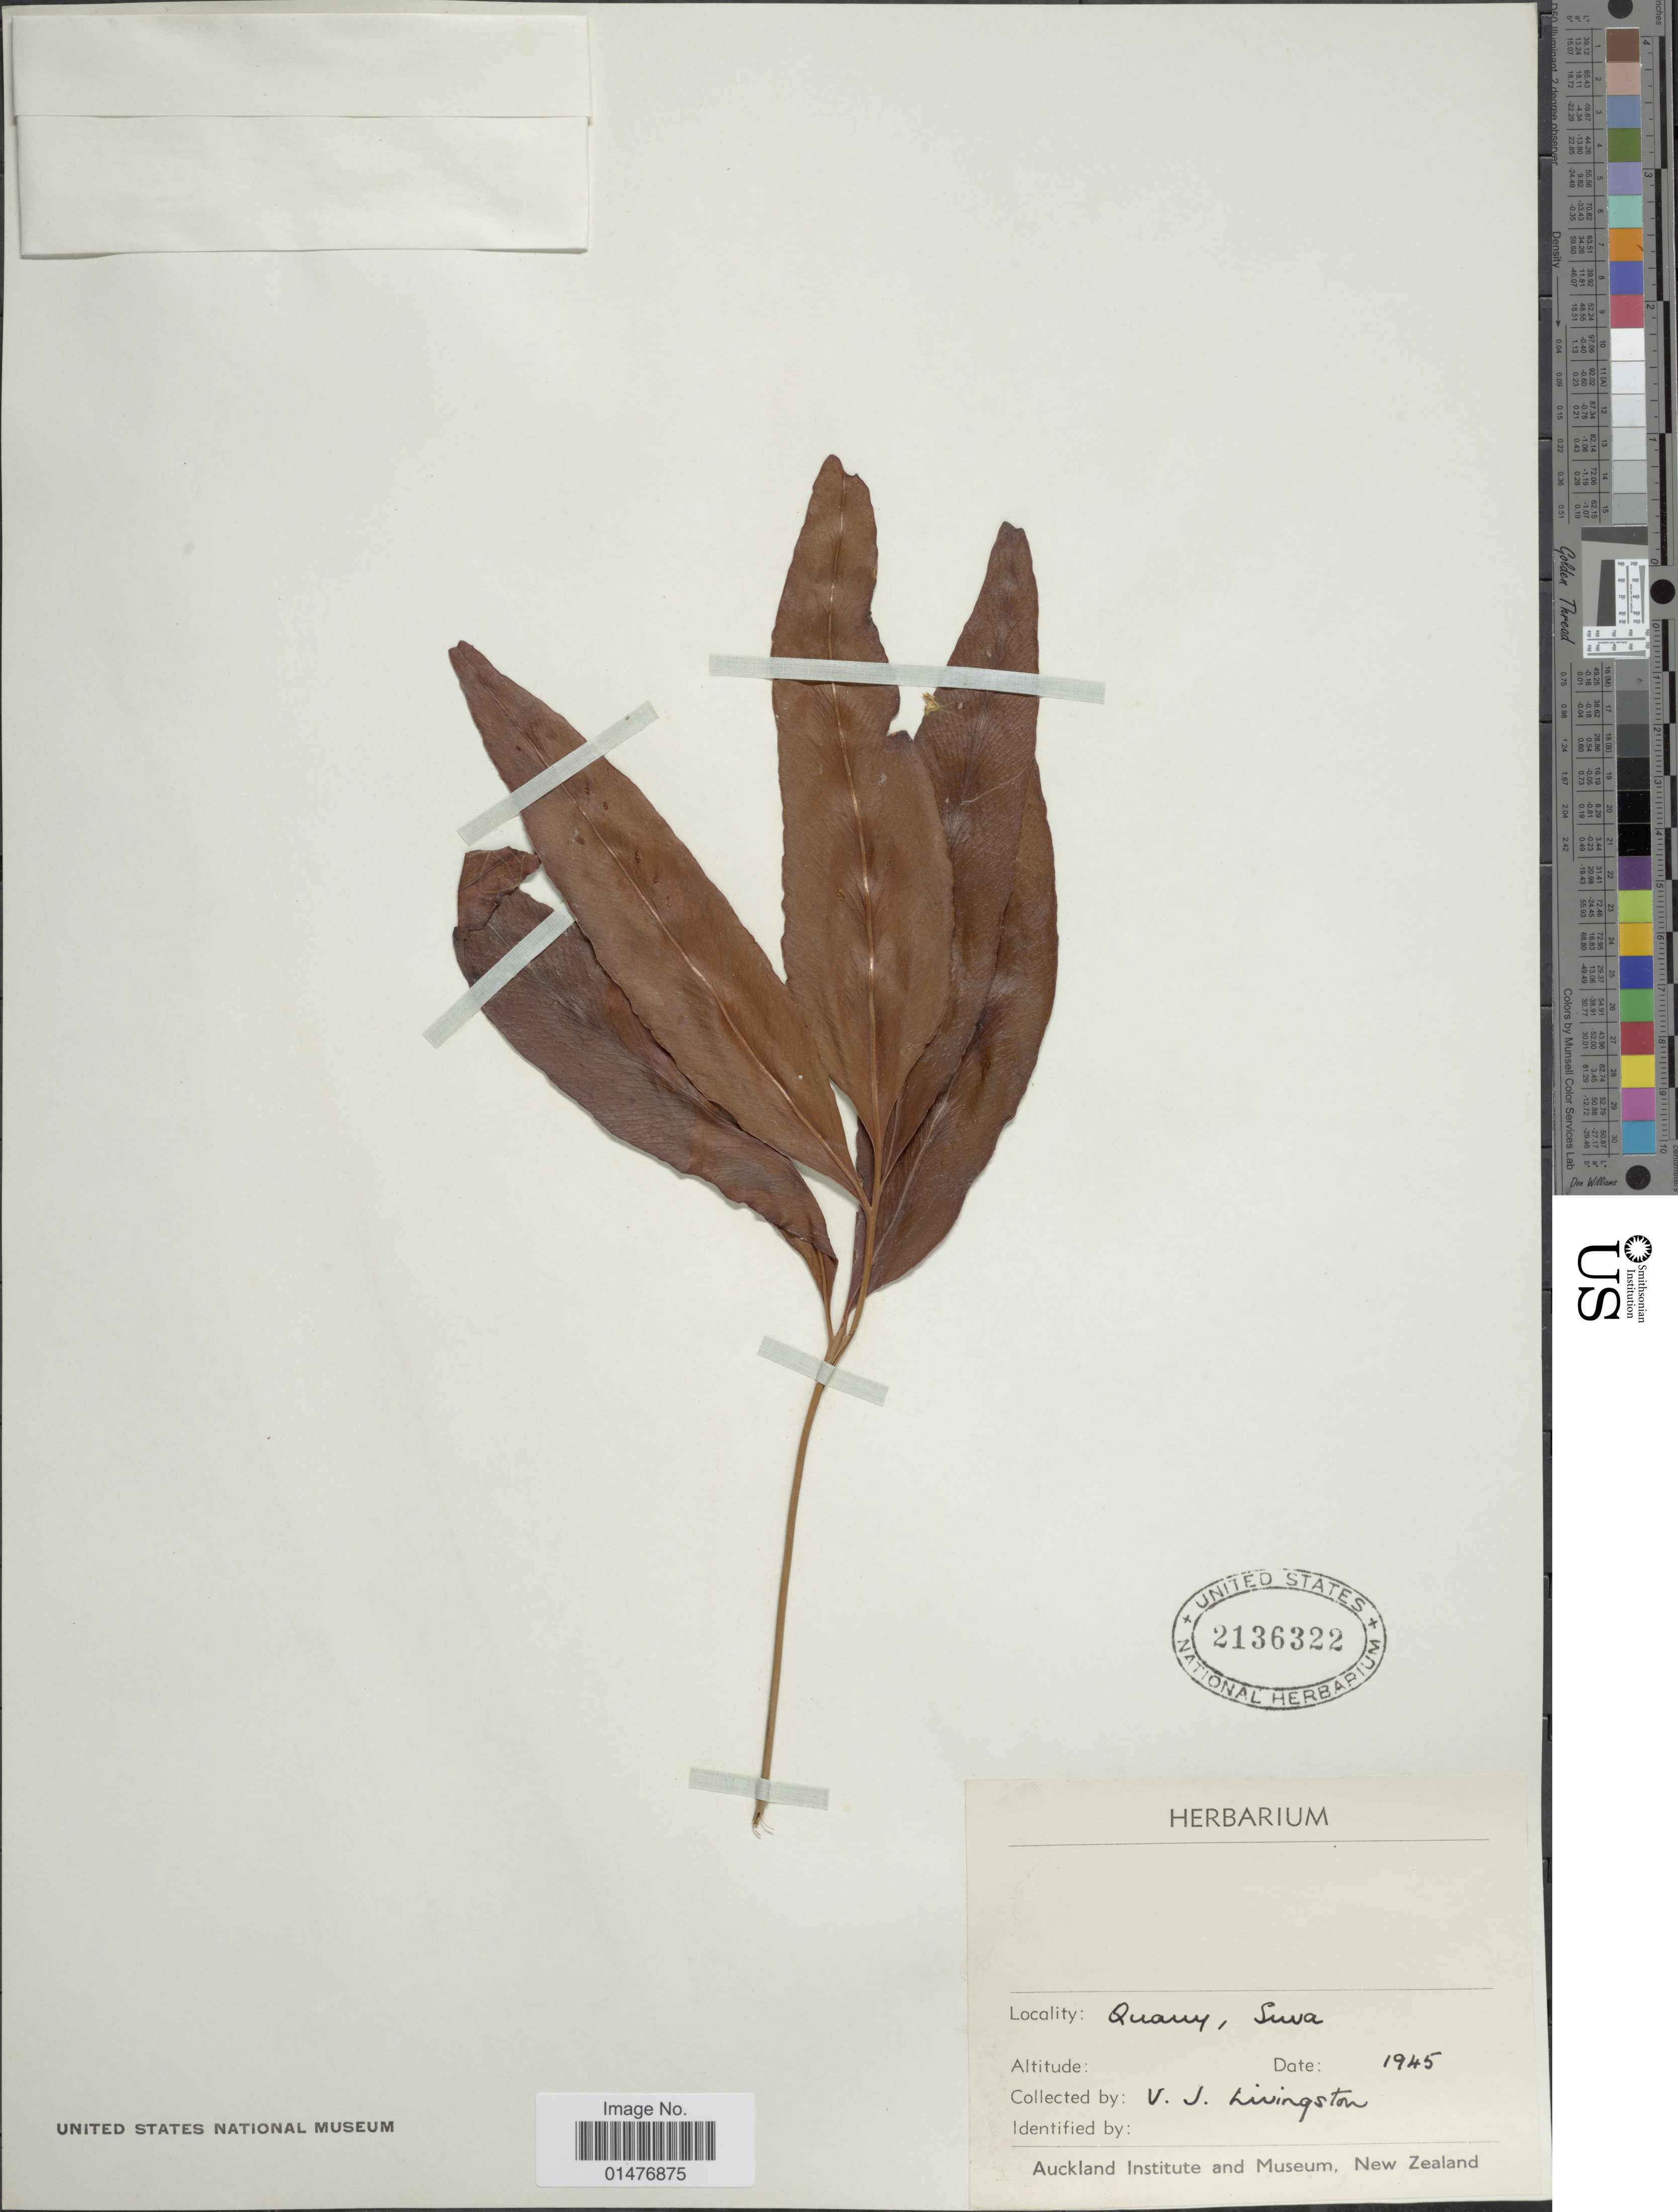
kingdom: Plantae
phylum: Tracheophyta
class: Polypodiopsida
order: Polypodiales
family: Pteridaceae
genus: Taenitis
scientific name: Taenitis pinnata var. polypodioides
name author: (Baker) Holttum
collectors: V. Livingston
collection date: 1945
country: Fiji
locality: Quarry, Suva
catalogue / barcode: US 2136322